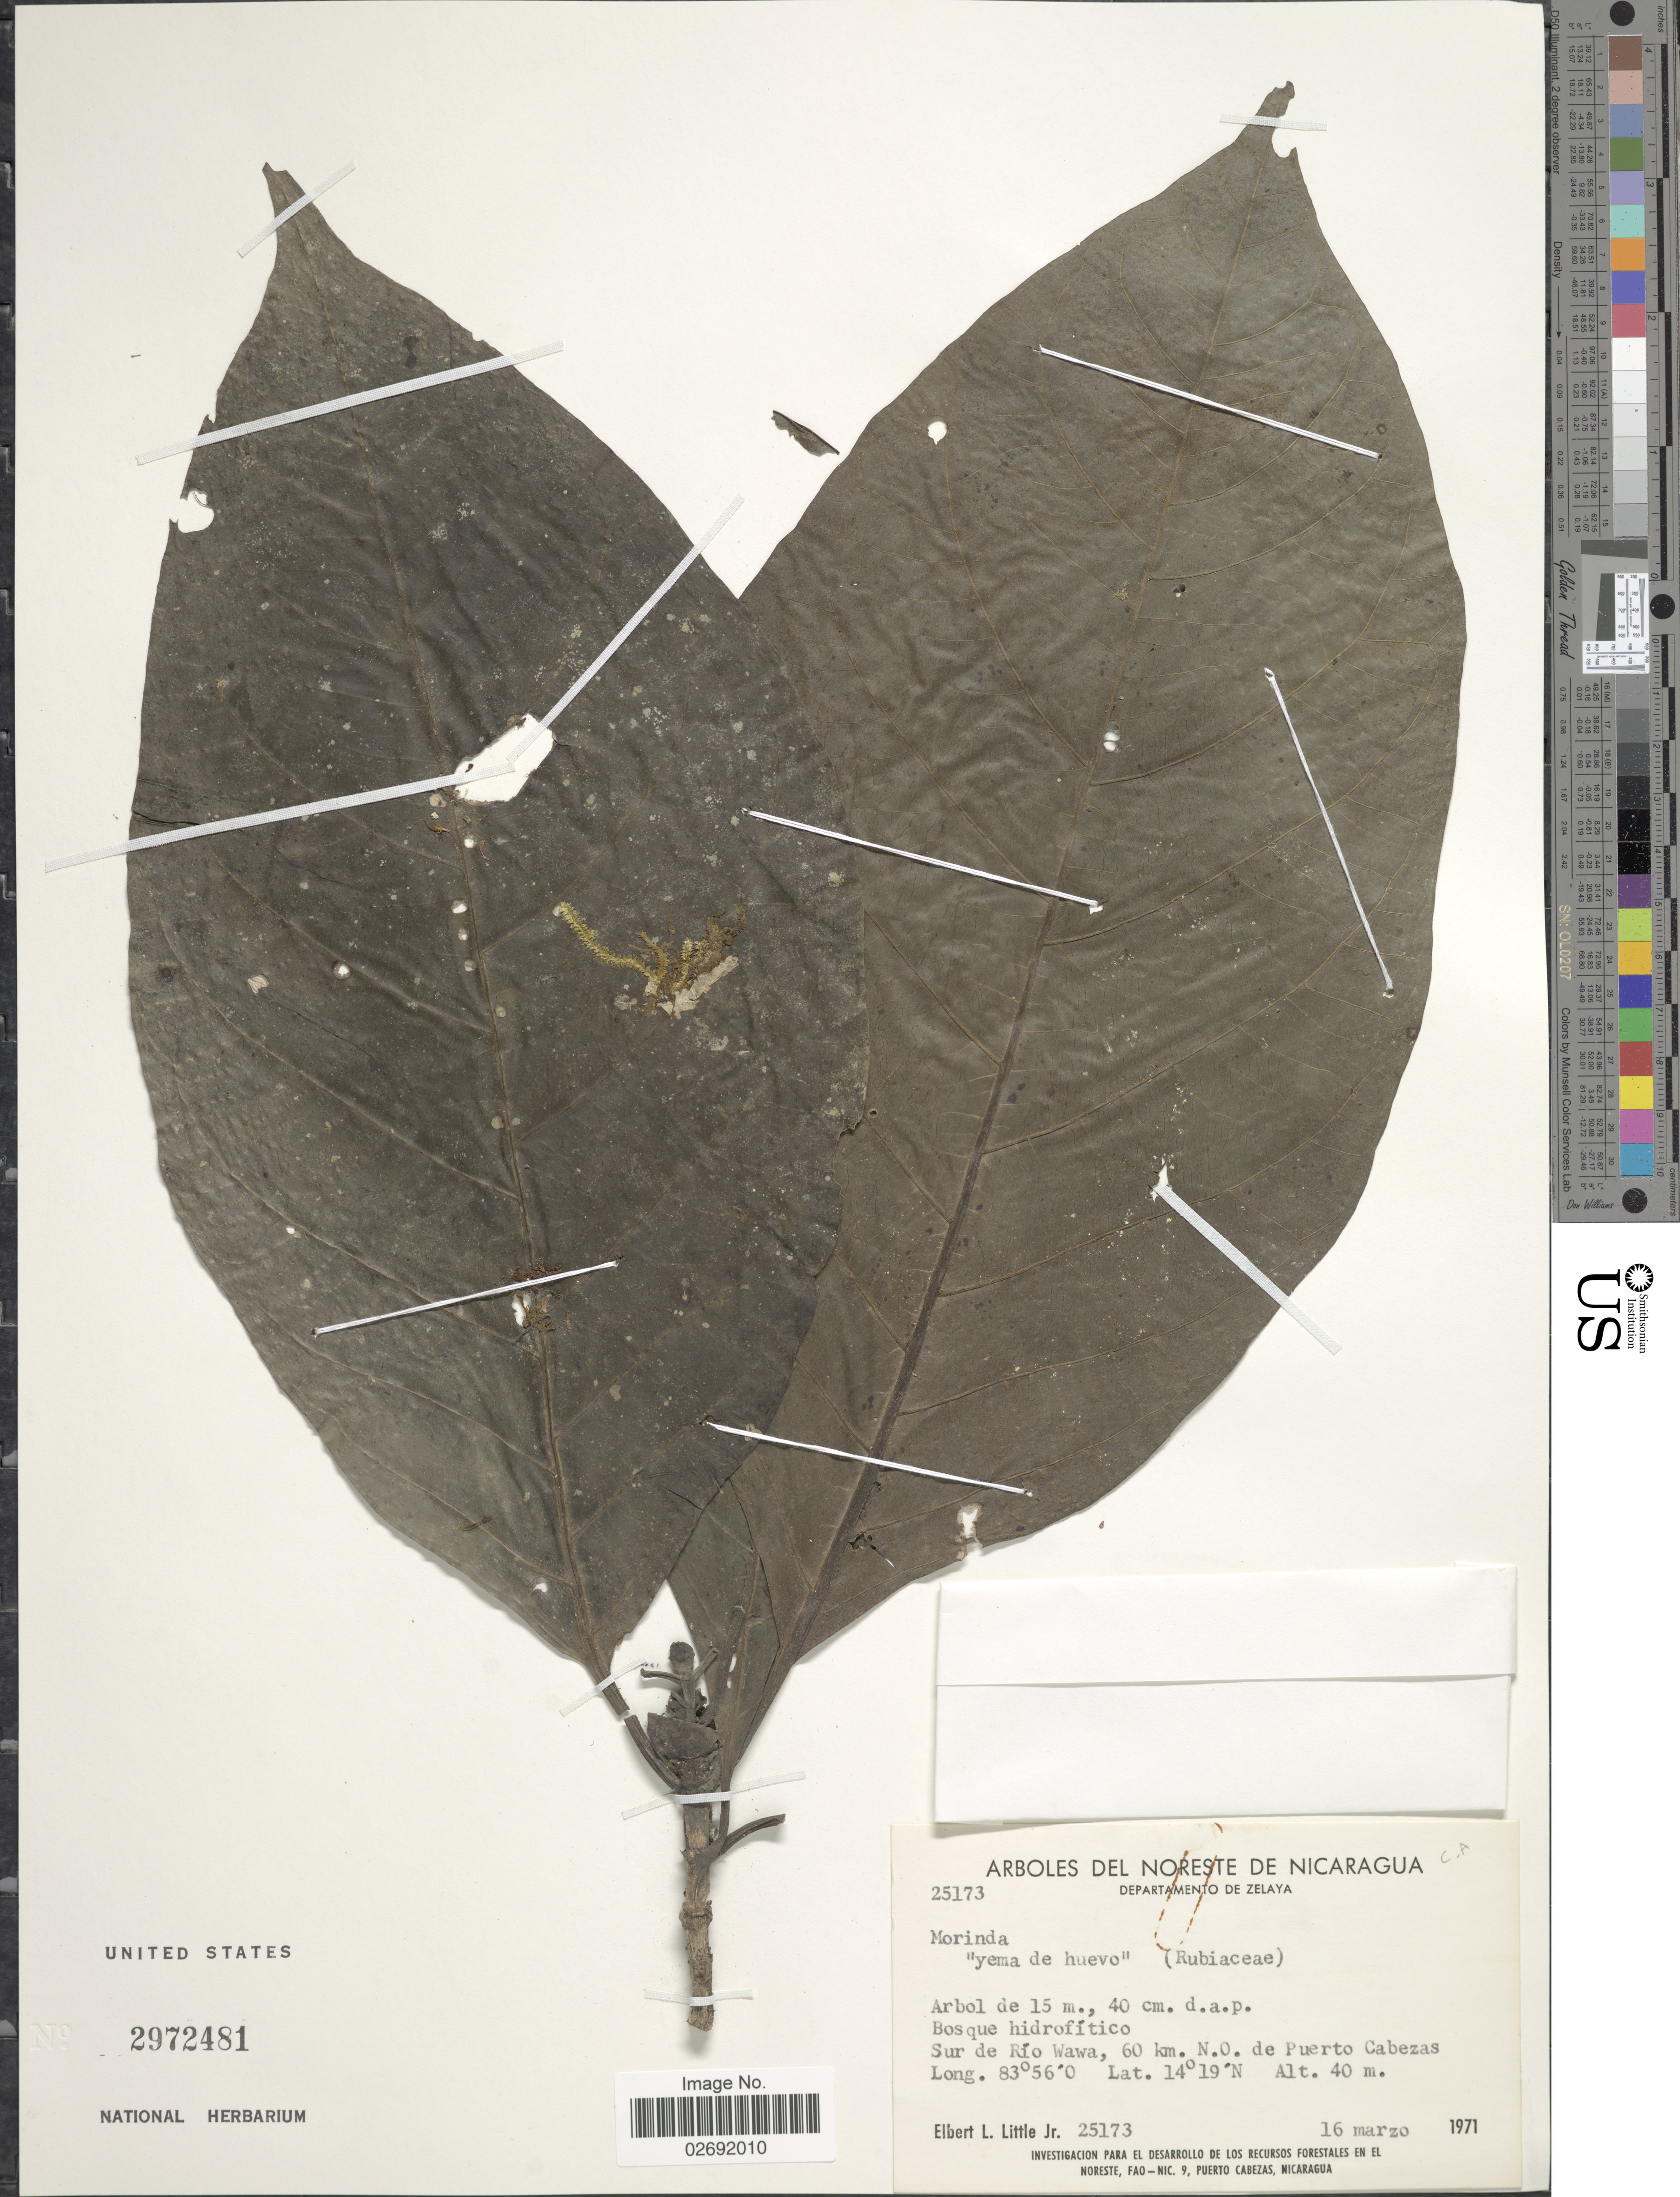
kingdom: Plantae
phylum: Tracheophyta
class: Magnoliopsida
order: Gentianales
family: Rubiaceae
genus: Morinda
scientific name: Morinda sp.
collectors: E. L. Little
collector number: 25173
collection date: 1971-03-16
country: Nicaragua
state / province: Atlantico Norte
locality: Departamento de Zelaya, Bosque hidrofítico, Sur de Río Wawa, 60 km N.O. de Puerto Cabezas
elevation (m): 40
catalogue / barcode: US 2972481